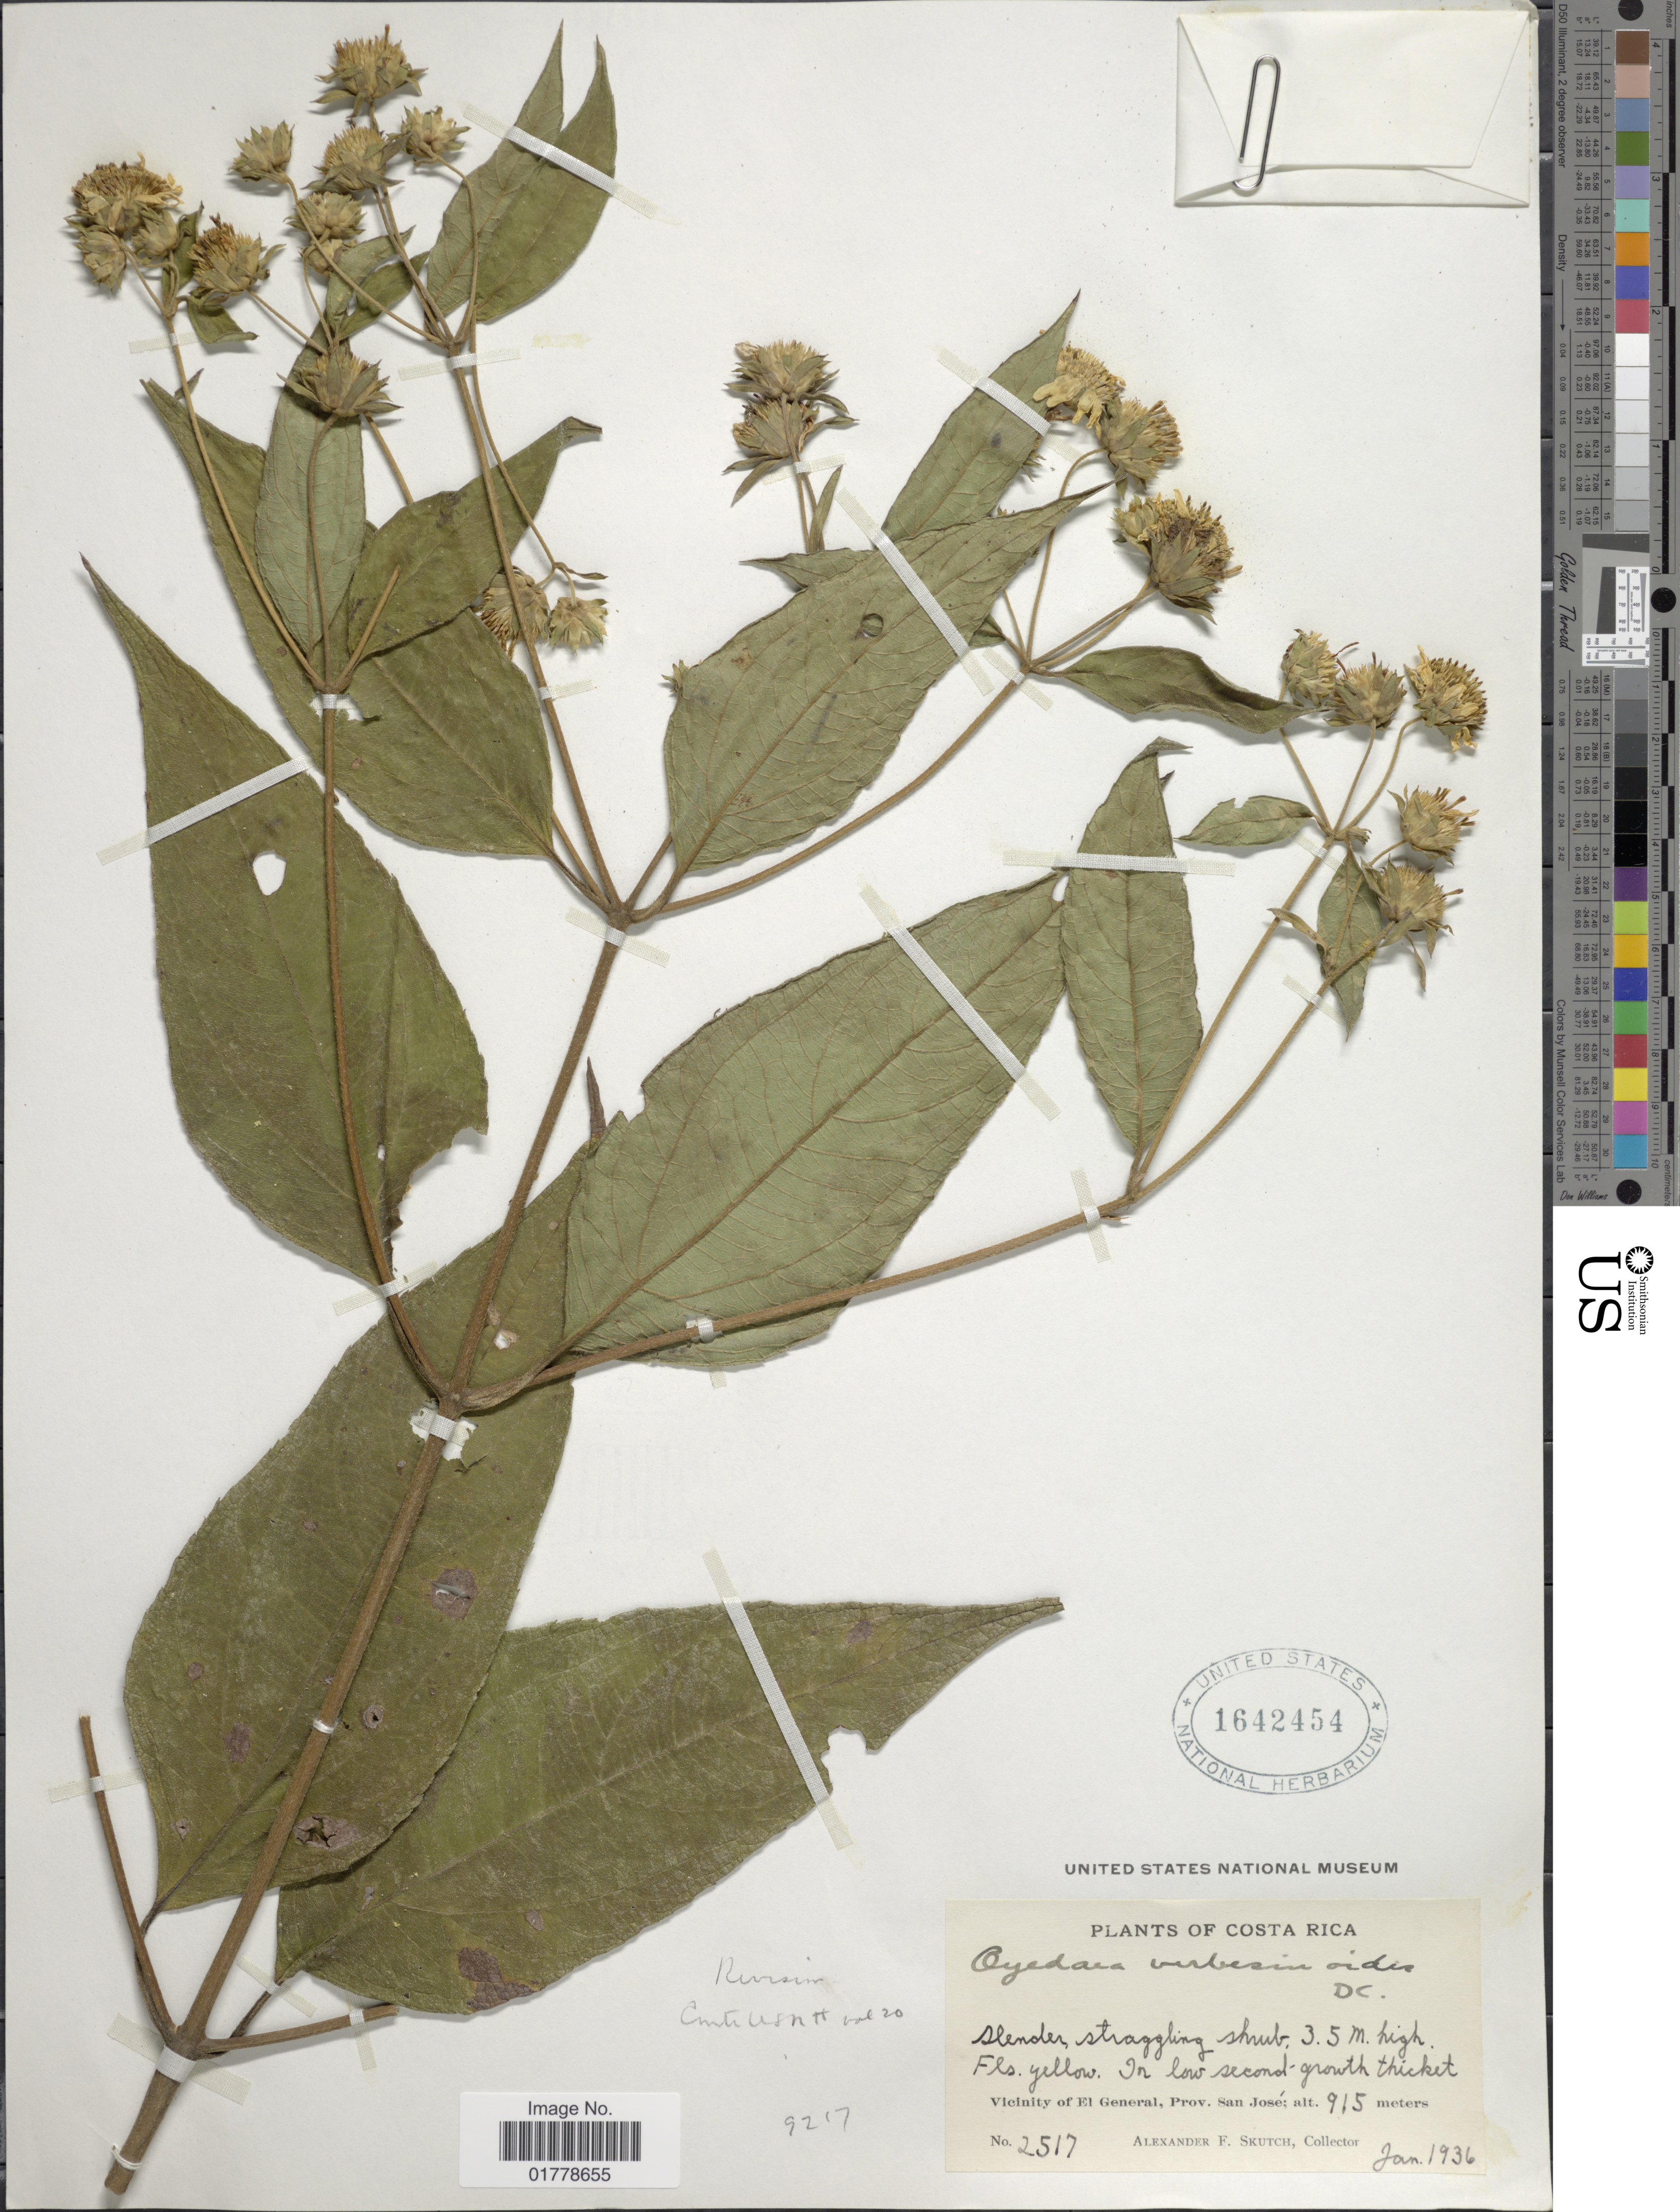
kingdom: Plantae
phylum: Tracheophyta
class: Magnoliopsida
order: Asterales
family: Asteraceae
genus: Oyedaea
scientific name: Oyedaea verbesinoides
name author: DC.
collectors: A. F. Skutch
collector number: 2517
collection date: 1936-01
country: Costa Rica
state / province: San José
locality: Vicinity of El General, Prov. San José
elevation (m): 915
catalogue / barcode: US 1642454